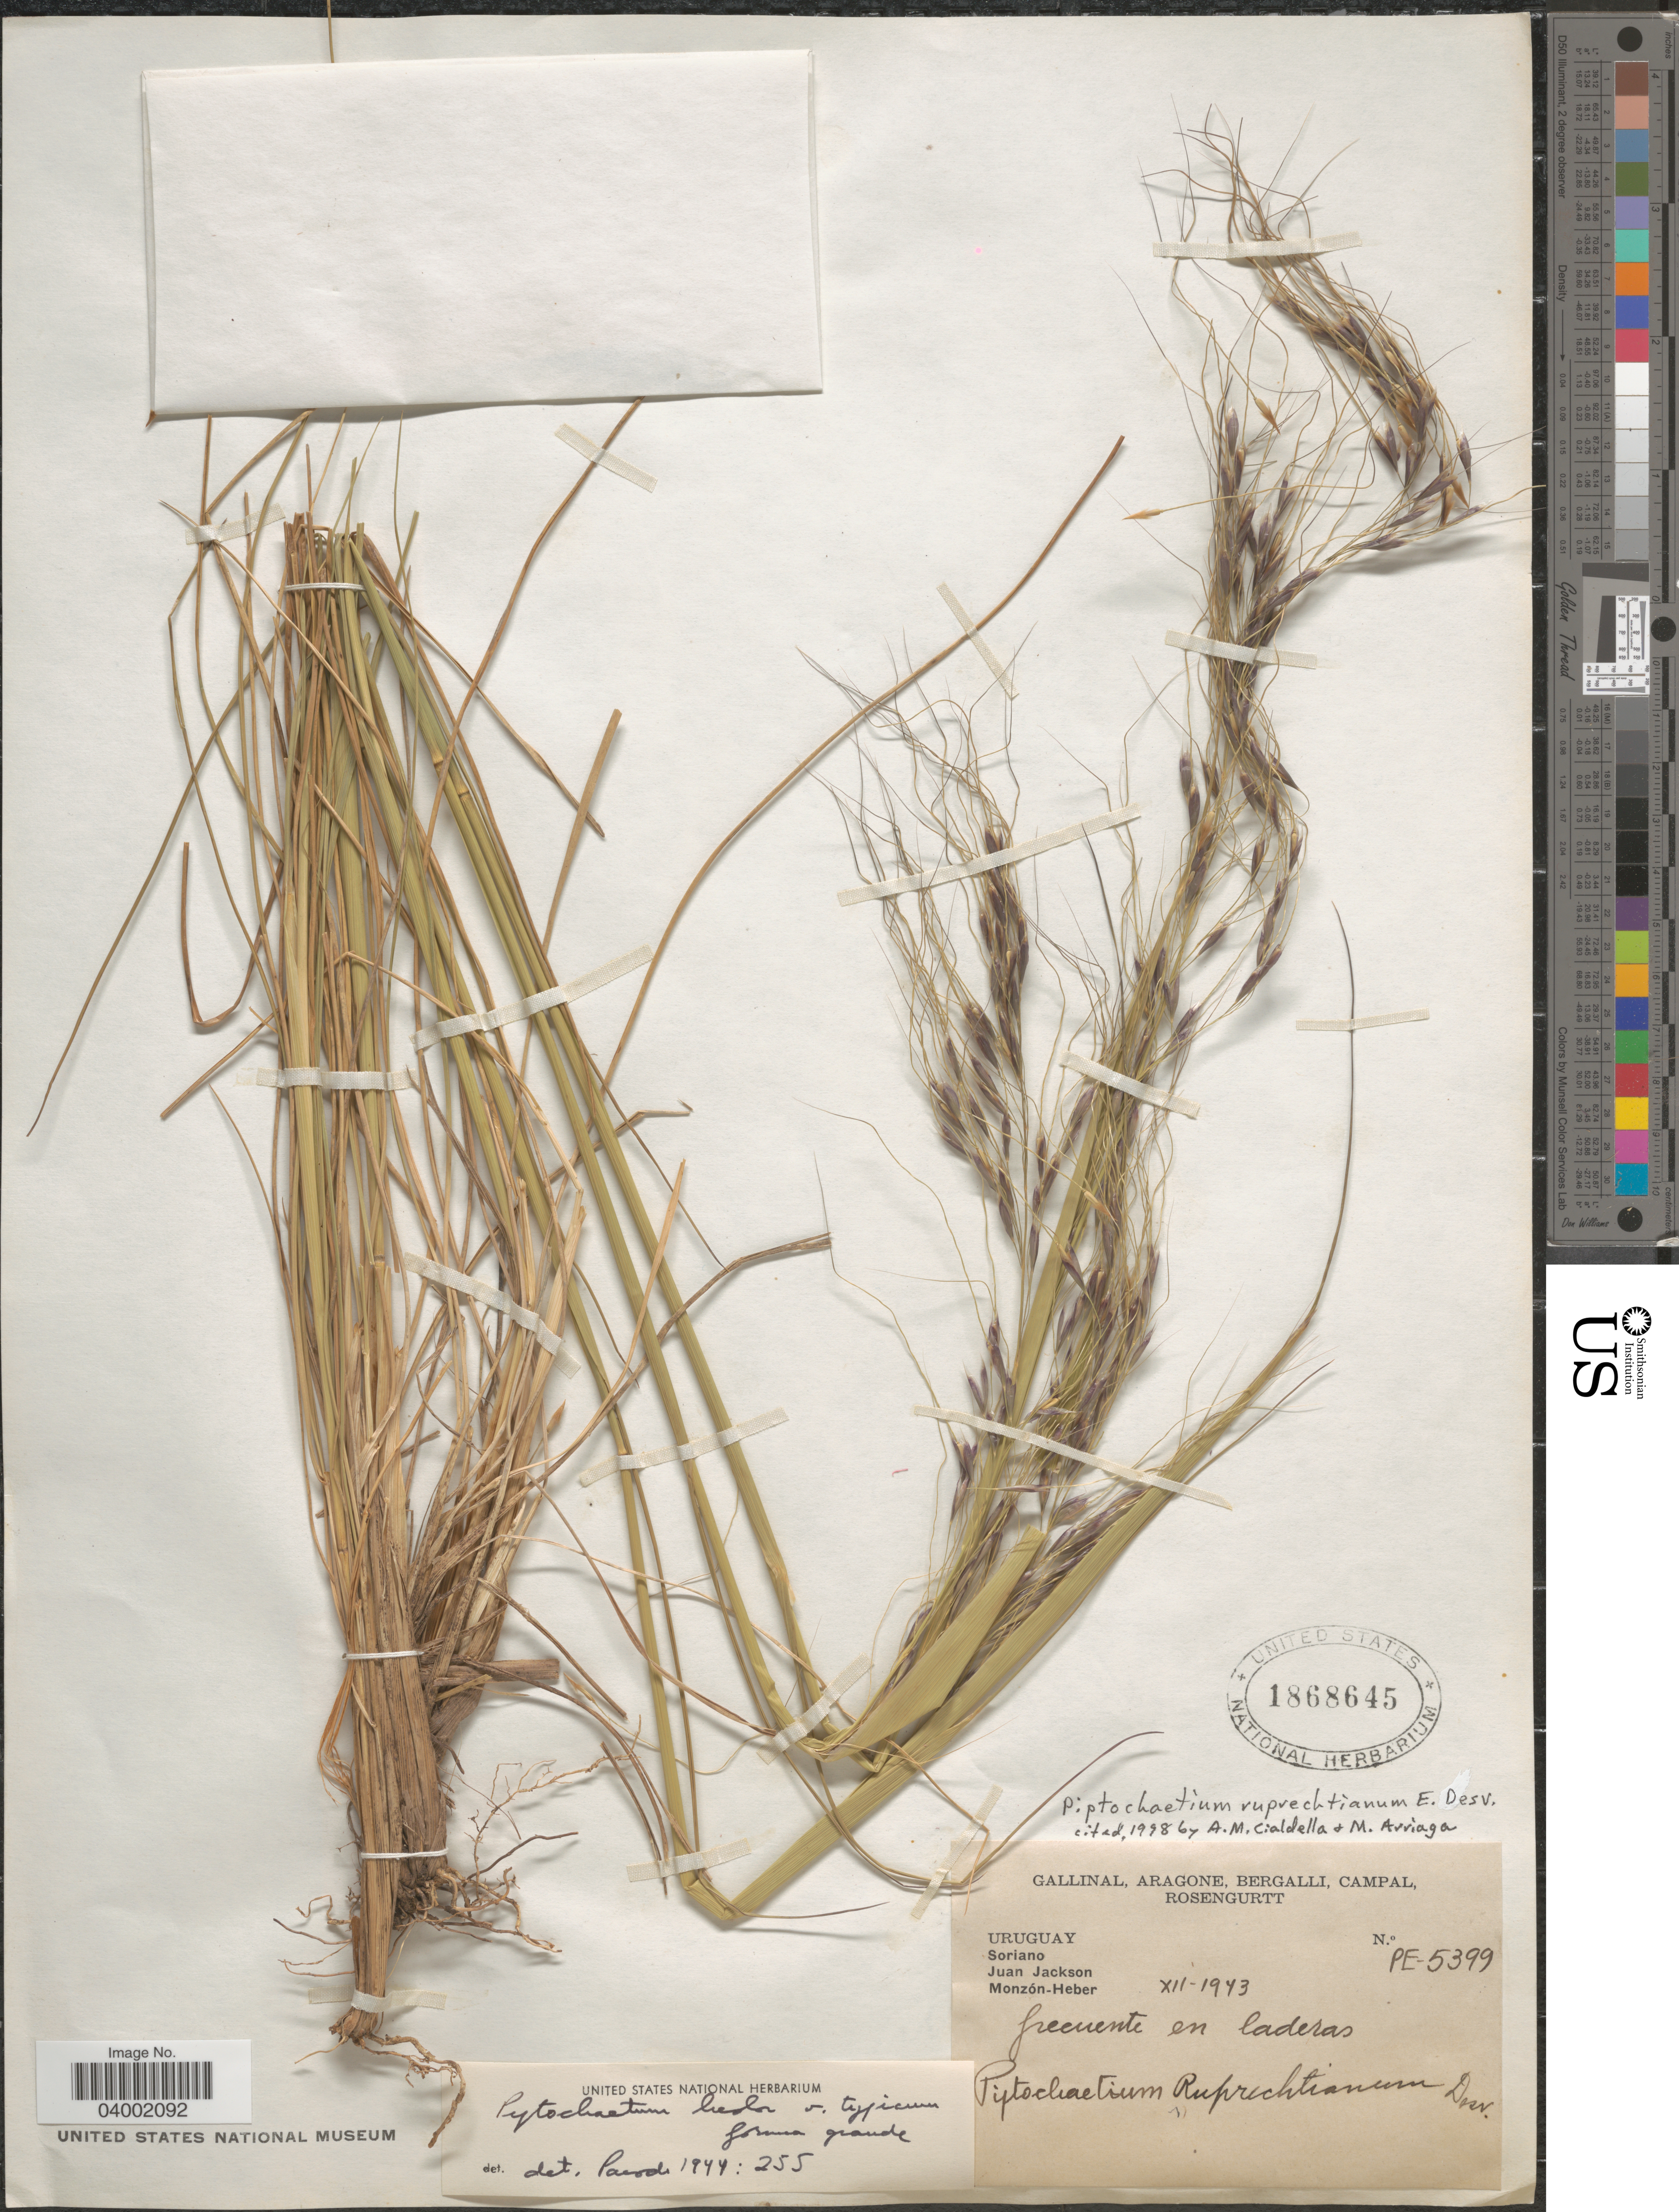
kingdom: Plantae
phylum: Tracheophyta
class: Liliopsida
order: Poales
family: Poaceae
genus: Piptochaetium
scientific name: Piptochaetium ruprechtianum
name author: É. Desv.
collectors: -. Gallinal, -- Aragone, -- Bergalli, -- Campal & Rosengurtt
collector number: PE-5399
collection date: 1943-12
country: Uruguay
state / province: Soriano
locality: Juan Jackson. Monzón-Heber.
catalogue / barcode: US 1868645